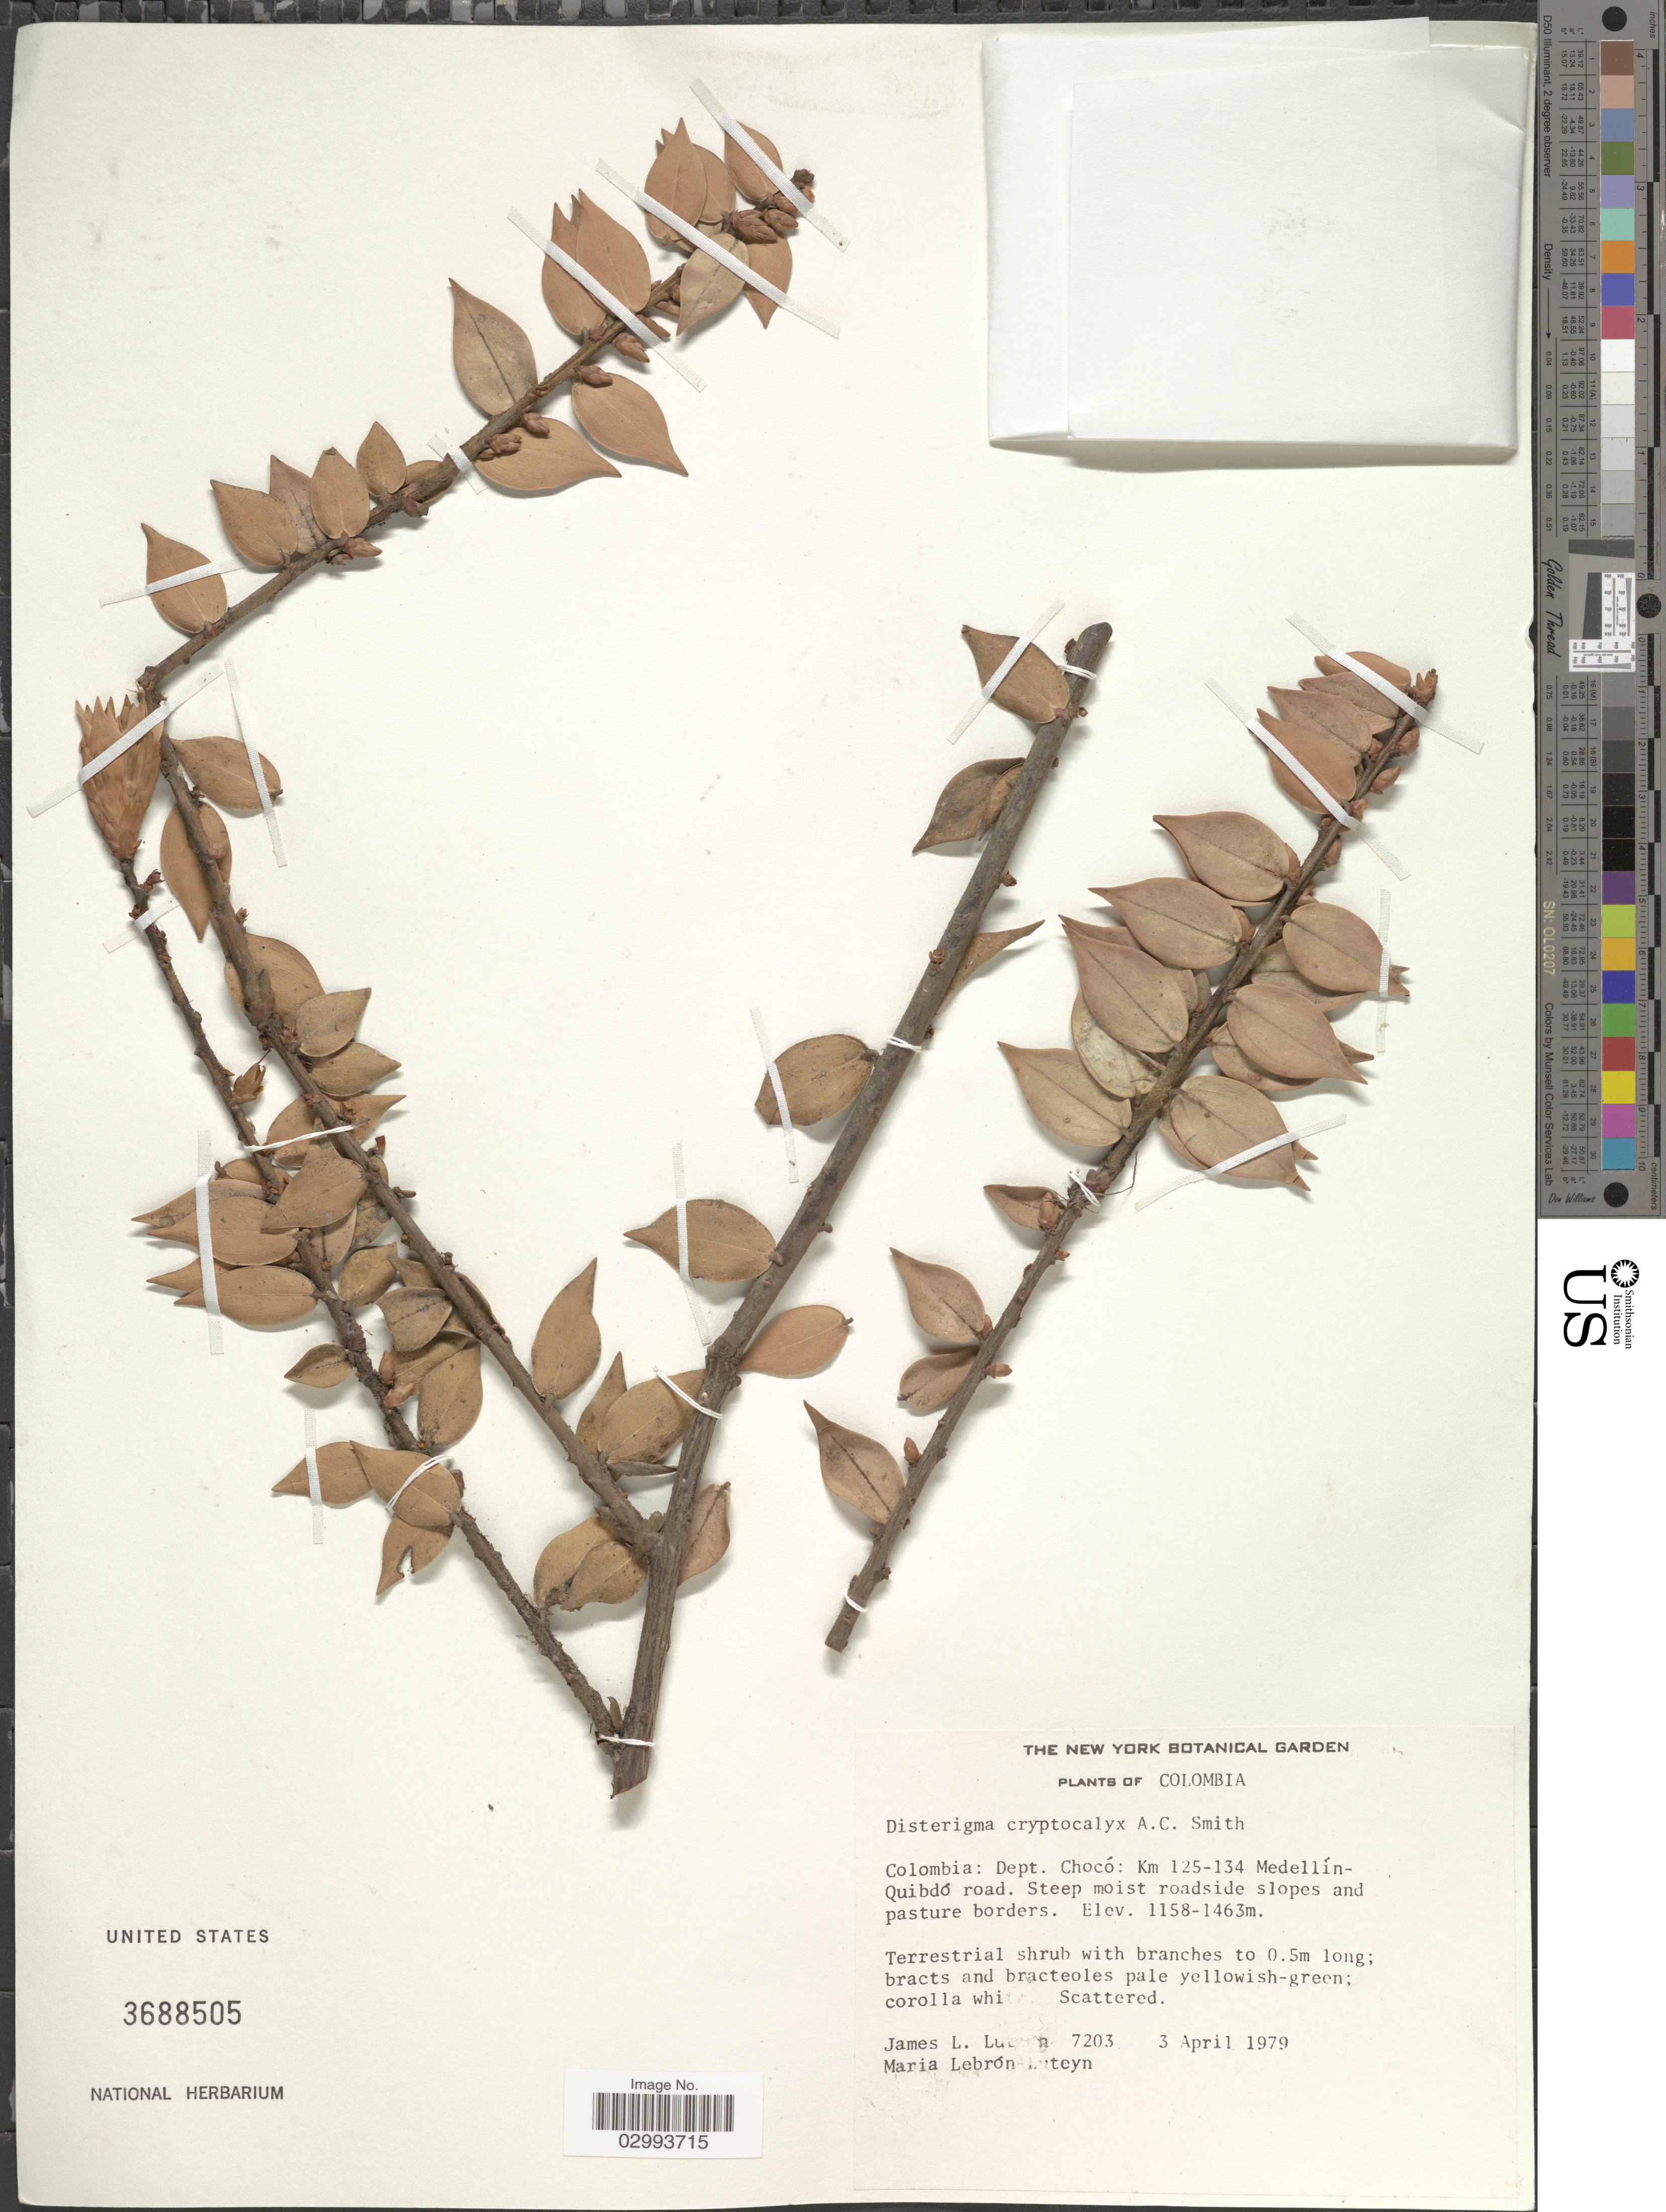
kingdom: Plantae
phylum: Tracheophyta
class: Magnoliopsida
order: Ericales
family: Ericaceae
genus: Disterigma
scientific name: Disterigma cryptocalyx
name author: A.C. Sm.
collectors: J. L. Luteyn & M. L. Lebrón-Luteyn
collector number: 7203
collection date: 1979-04-03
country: Colombia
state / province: Chocó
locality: Dept. Chocó, Km 125-134 Medellín-Quibdó road.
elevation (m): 1158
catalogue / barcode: US 3688505